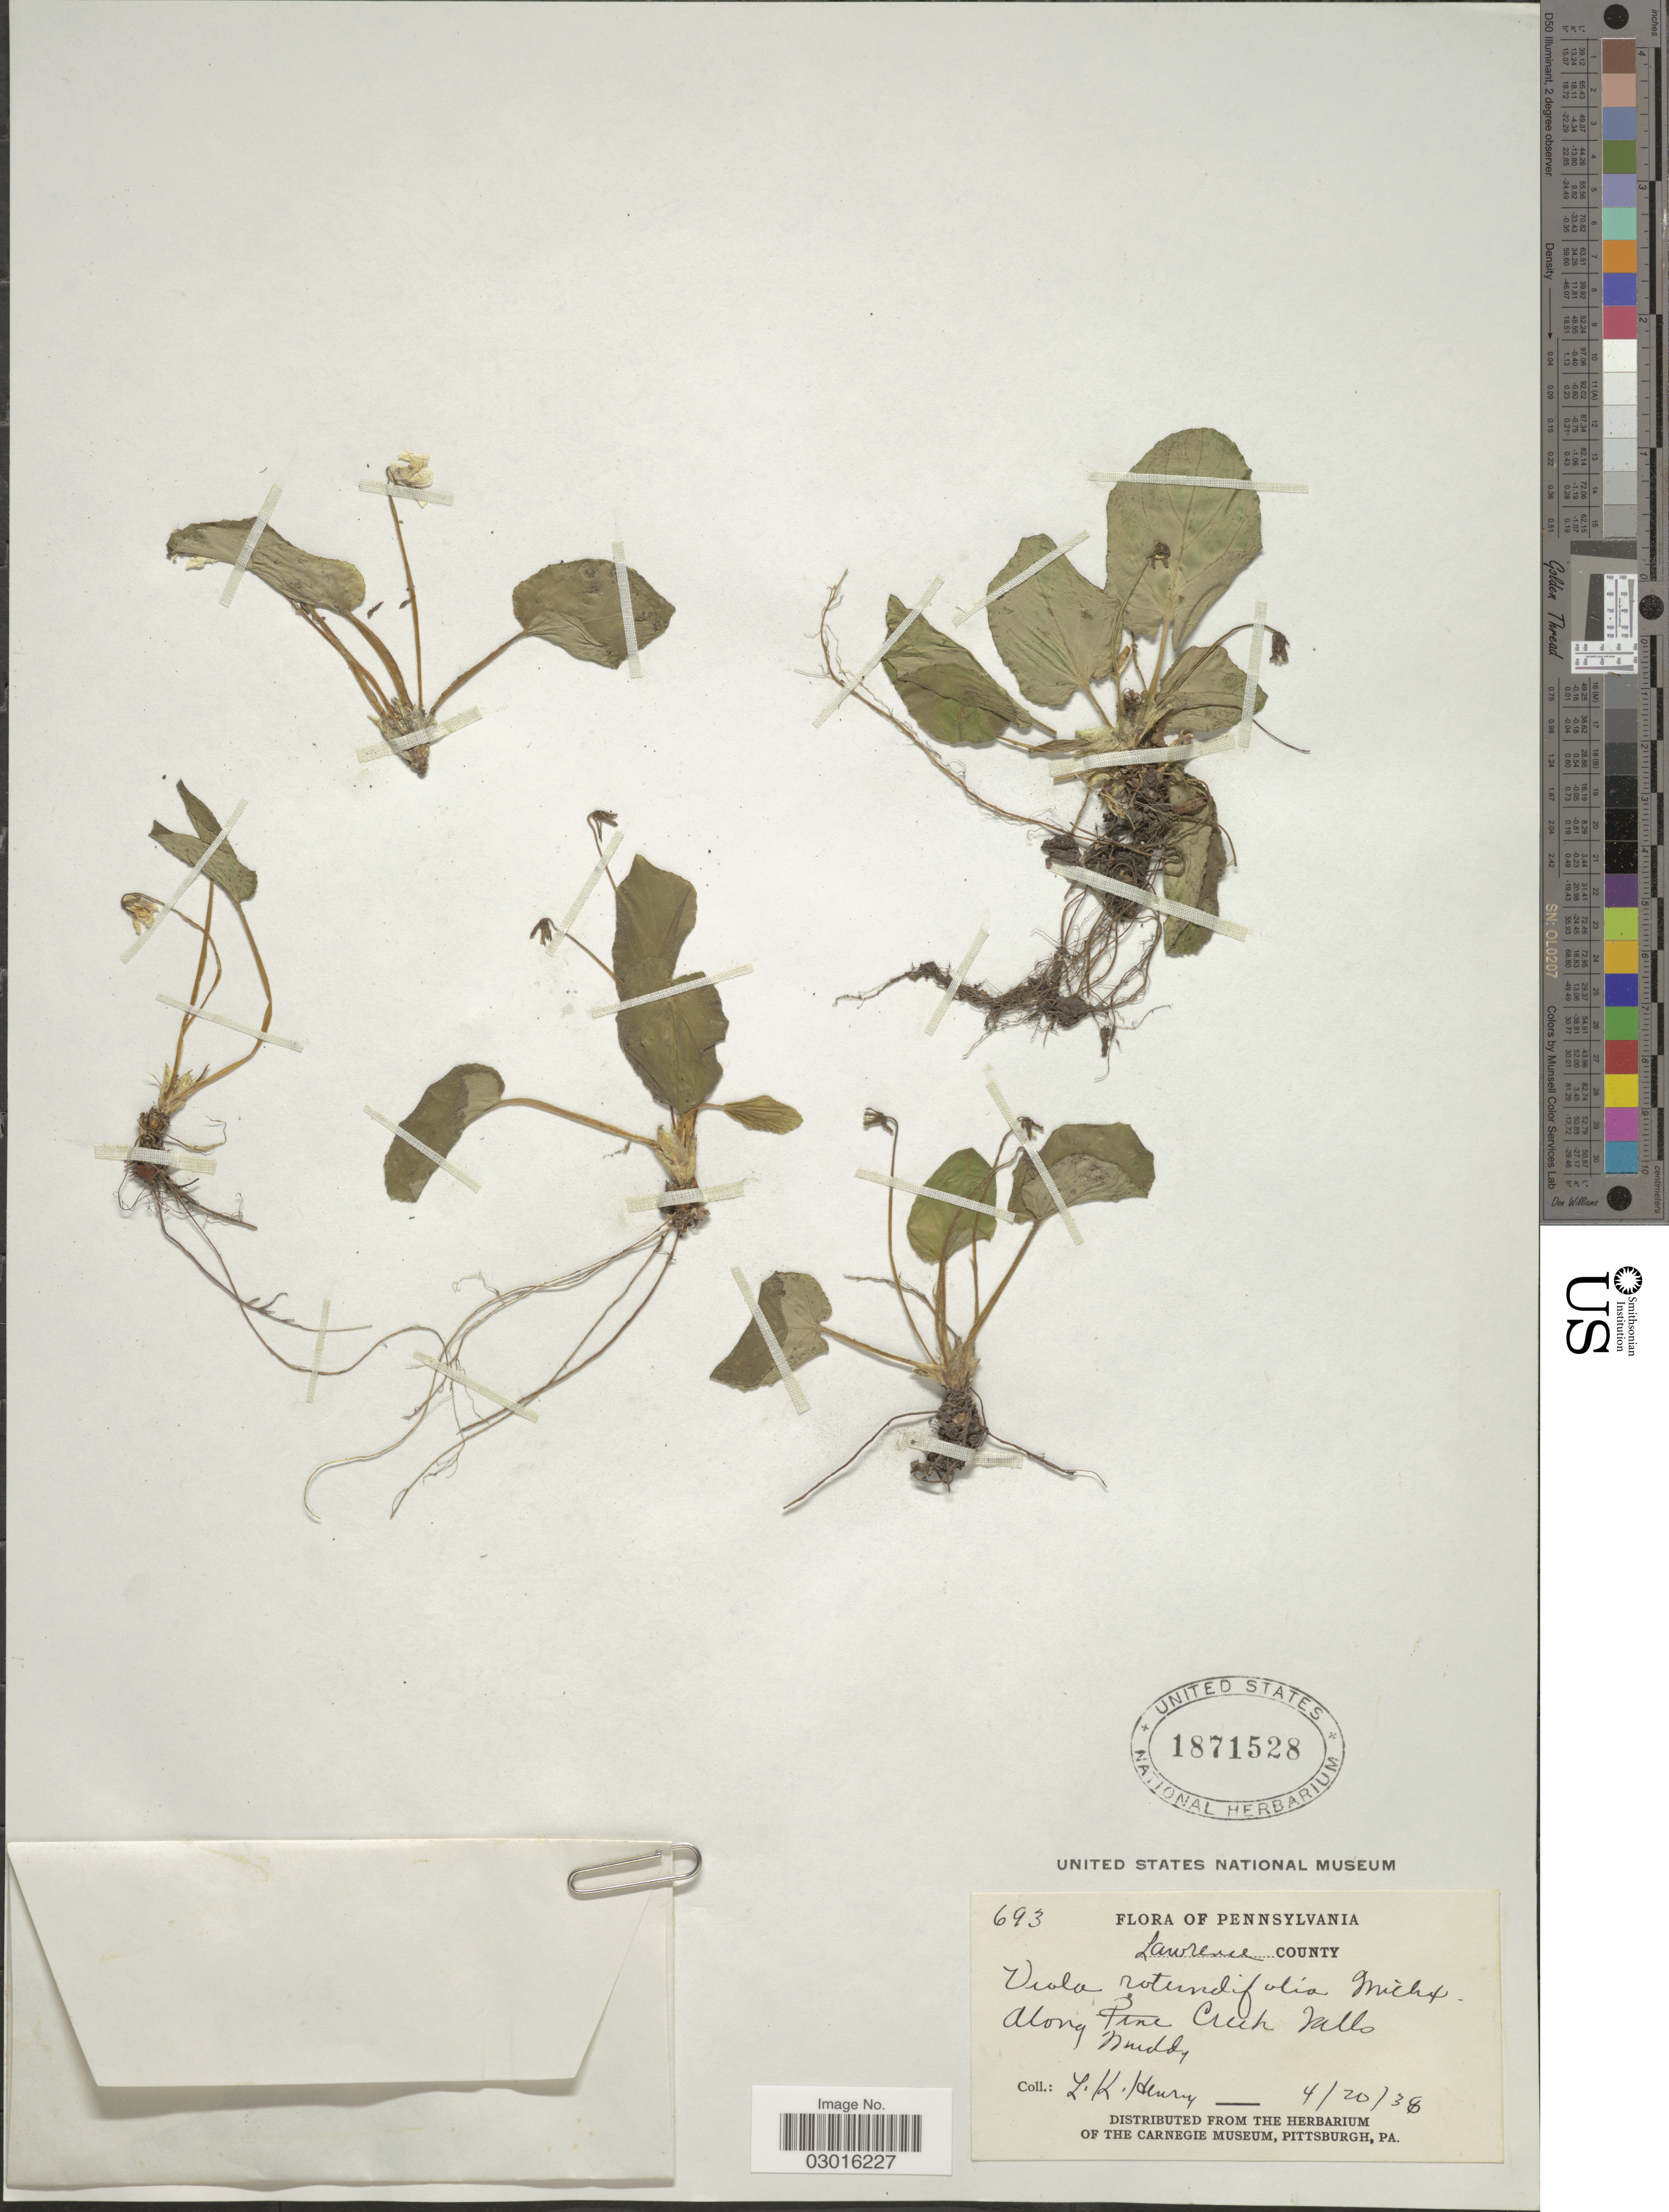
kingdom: Plantae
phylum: Tracheophyta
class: Magnoliopsida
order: Malpighiales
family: Violaceae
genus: Viola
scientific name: Viola rotundifolia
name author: Michx.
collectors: L. K. Henry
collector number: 693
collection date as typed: Transcribed d/m/y: 20/4/38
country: United States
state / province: Pennsylvania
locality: Lawrence County, Along Pine Creek Falls.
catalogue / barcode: US 1871528